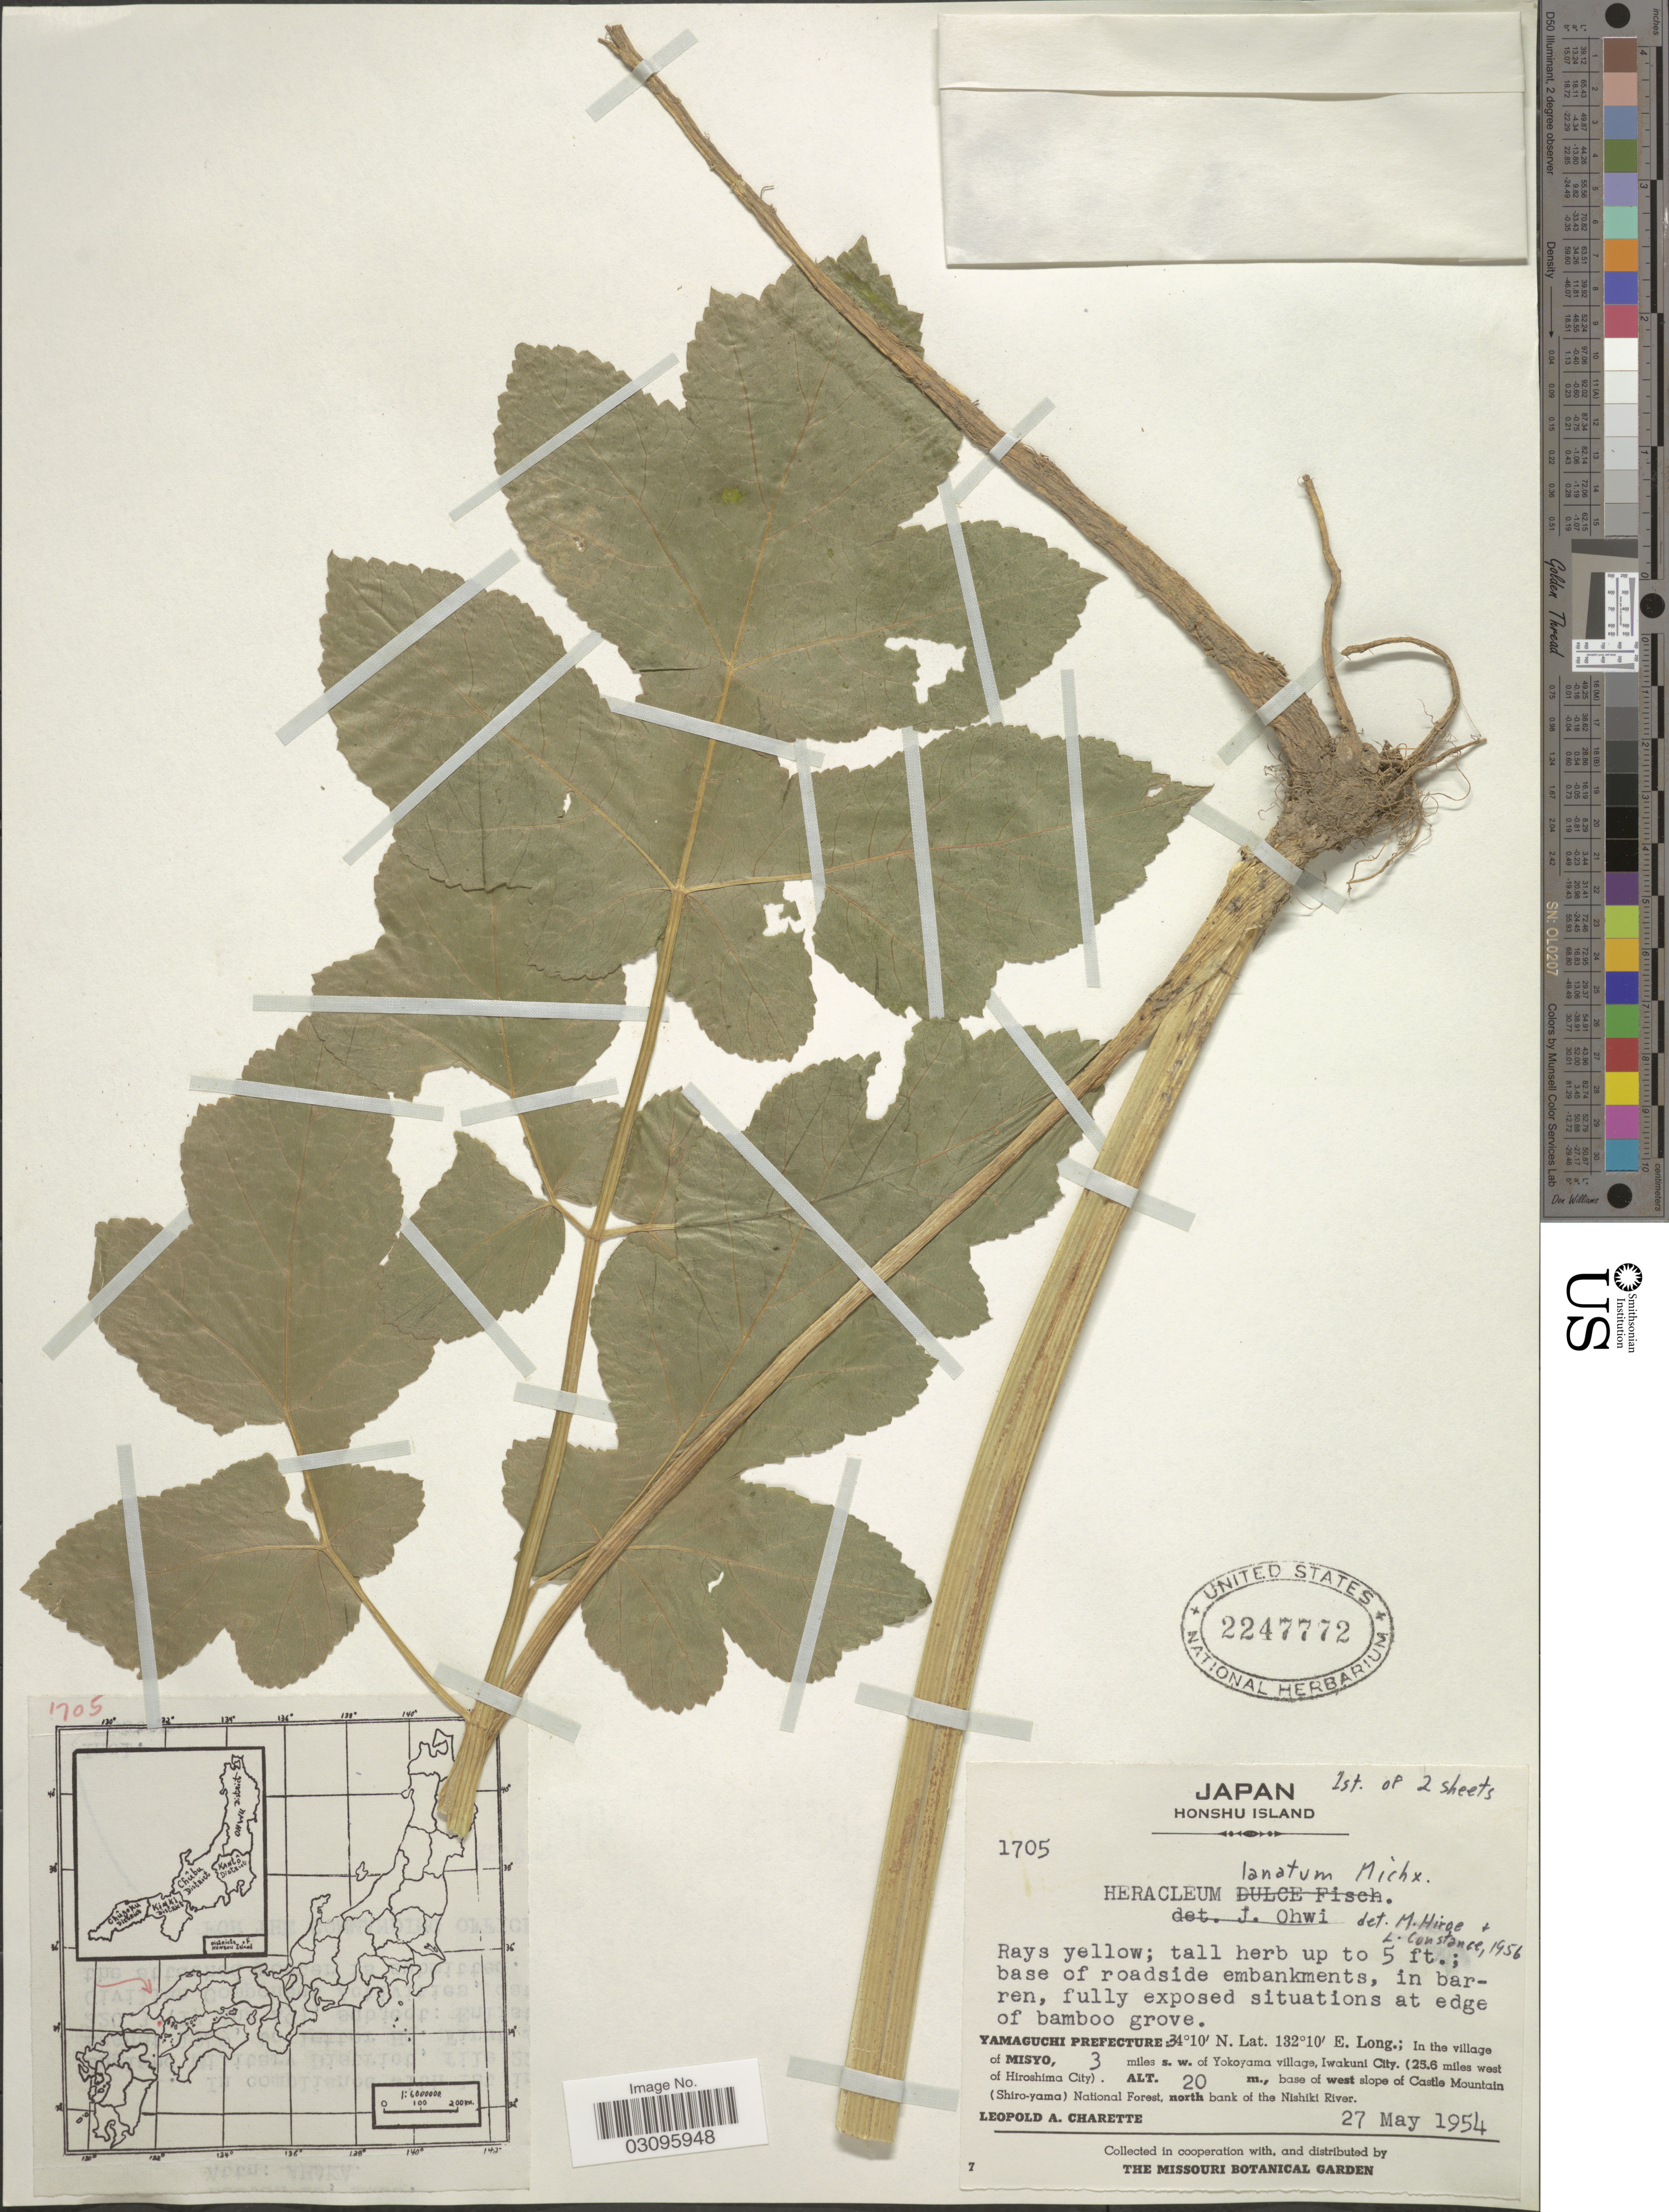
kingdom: Plantae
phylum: Tracheophyta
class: Magnoliopsida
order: Apiales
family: Apiaceae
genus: Heracleum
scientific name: Heracleum lanatum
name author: Michx.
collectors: L. A. Charette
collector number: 1705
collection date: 1954-05-27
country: Japan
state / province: Yamaguti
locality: Honshu Island. Yamaguchi Prefecture; In the village of Misyo, 3 miles s.w. of Yokoyama village, Iwakuni City (25.6 miles west of Hiroshima City). Base of west slope of Castle Mountain (Shiro-yama) National Forest, north bank of the Nishiki River.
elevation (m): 20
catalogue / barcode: US 2247772